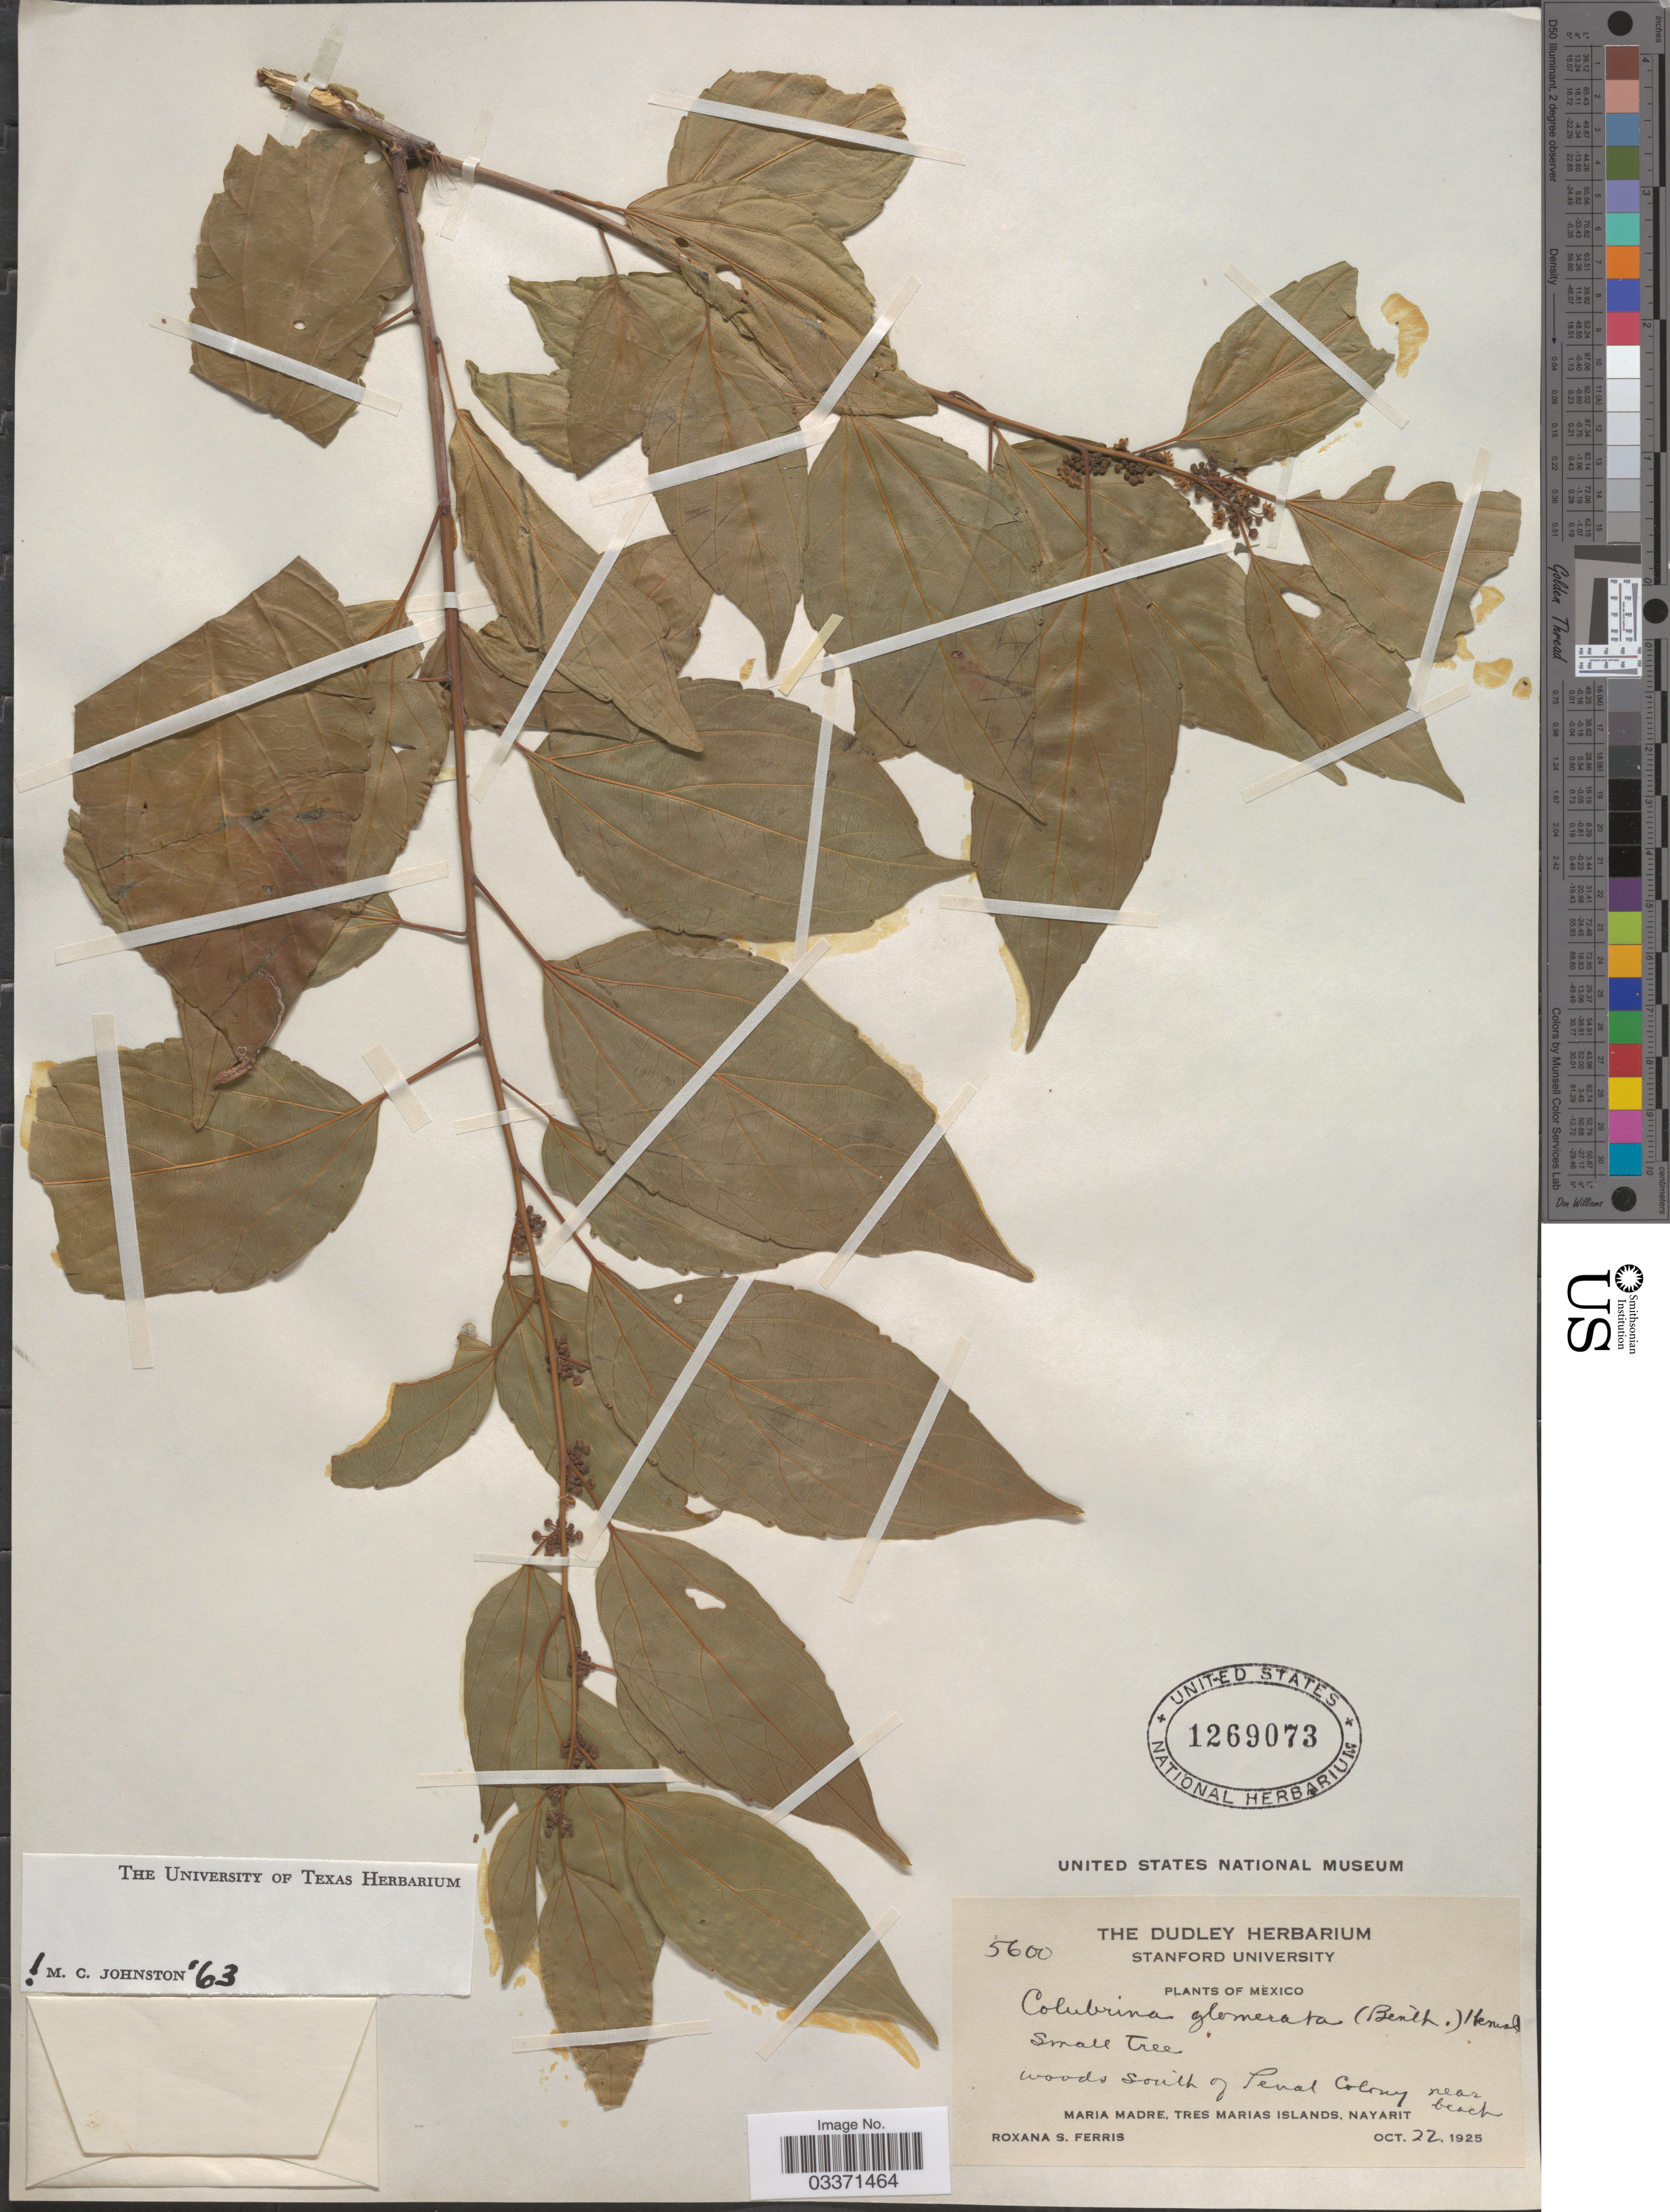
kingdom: Plantae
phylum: Tracheophyta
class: Magnoliopsida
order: Rosales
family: Rhamnaceae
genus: Colubrina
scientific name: Colubrina glabra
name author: S. Watson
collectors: R. S. Ferris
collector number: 5600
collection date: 1925-10-22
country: Mexico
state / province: Nayarit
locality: Woods south of Penal Colony near beach. Maria Madre, Tres Marias Islands.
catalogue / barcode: US 1269073